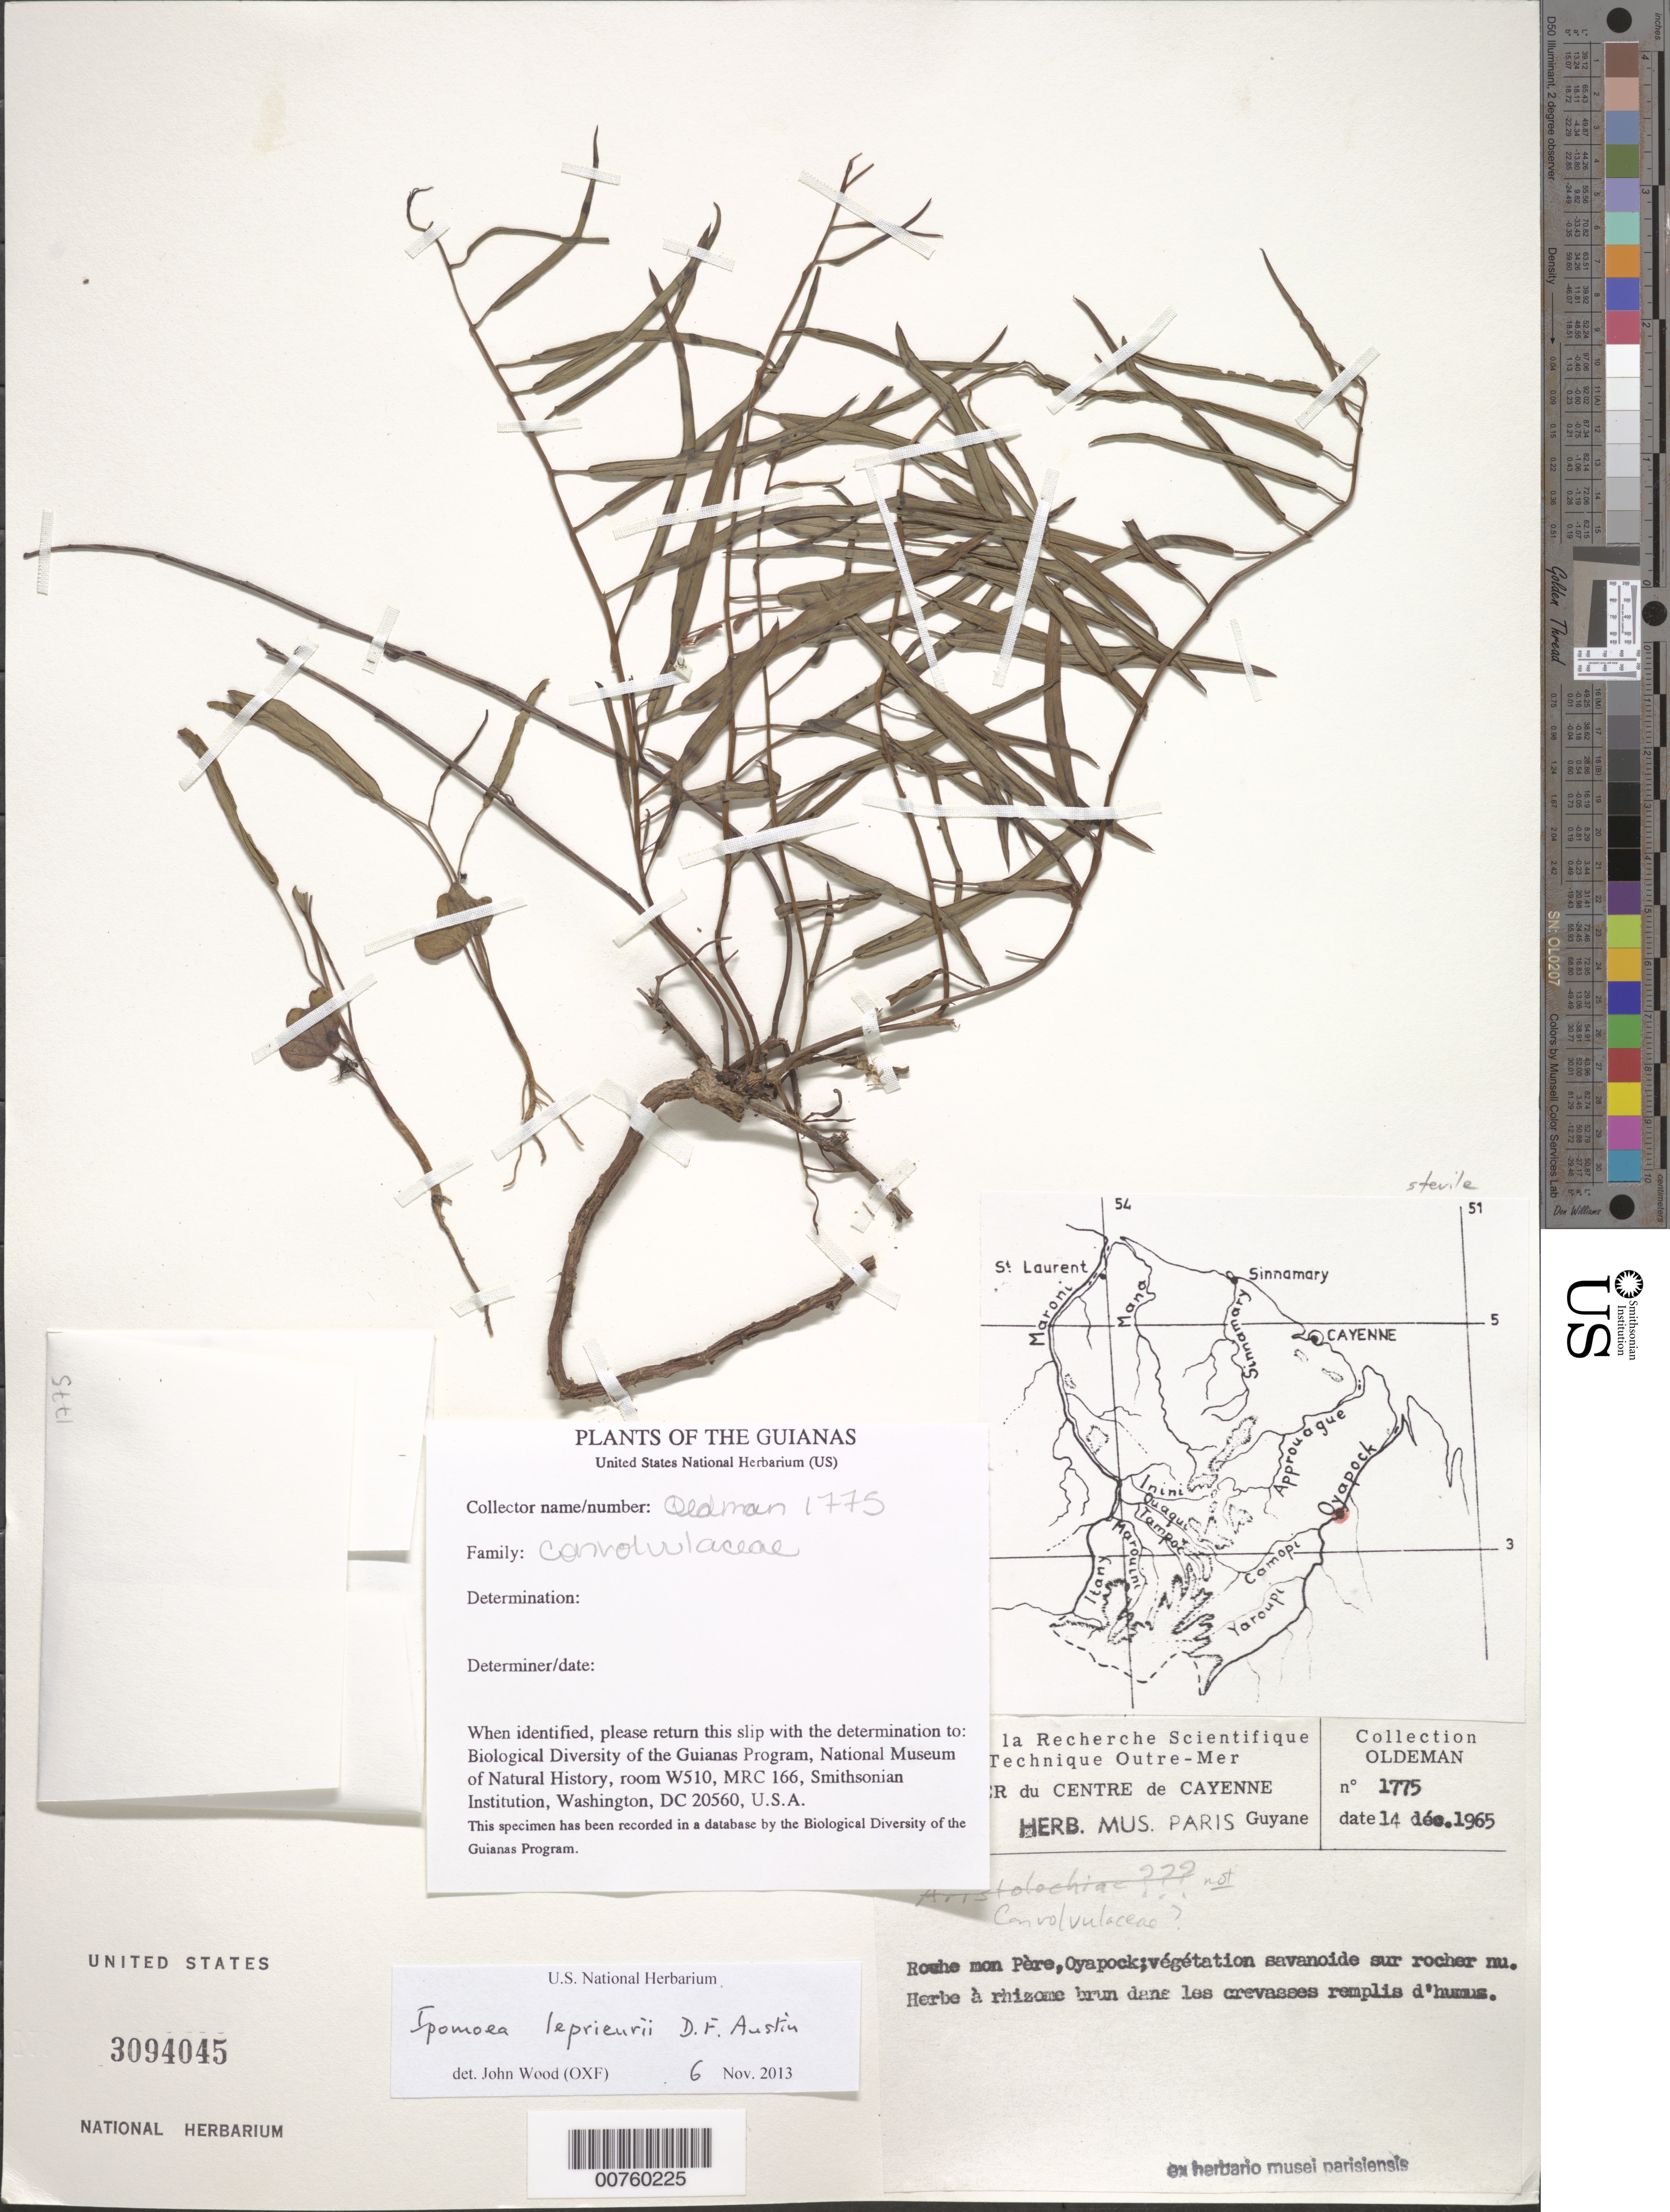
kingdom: Plantae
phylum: Tracheophyta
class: Magnoliopsida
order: Solanales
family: Convolvulaceae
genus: Ipomoea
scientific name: Ipomoea leprieurii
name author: D.F. Austin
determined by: Wood, J.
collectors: R. Oldeman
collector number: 1775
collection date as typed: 14-Dec-65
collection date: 1965-12-14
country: French Guiana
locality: Roche mon Père, Oyapock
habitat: Végétation savanoide sur rocher nu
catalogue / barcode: US 3094045